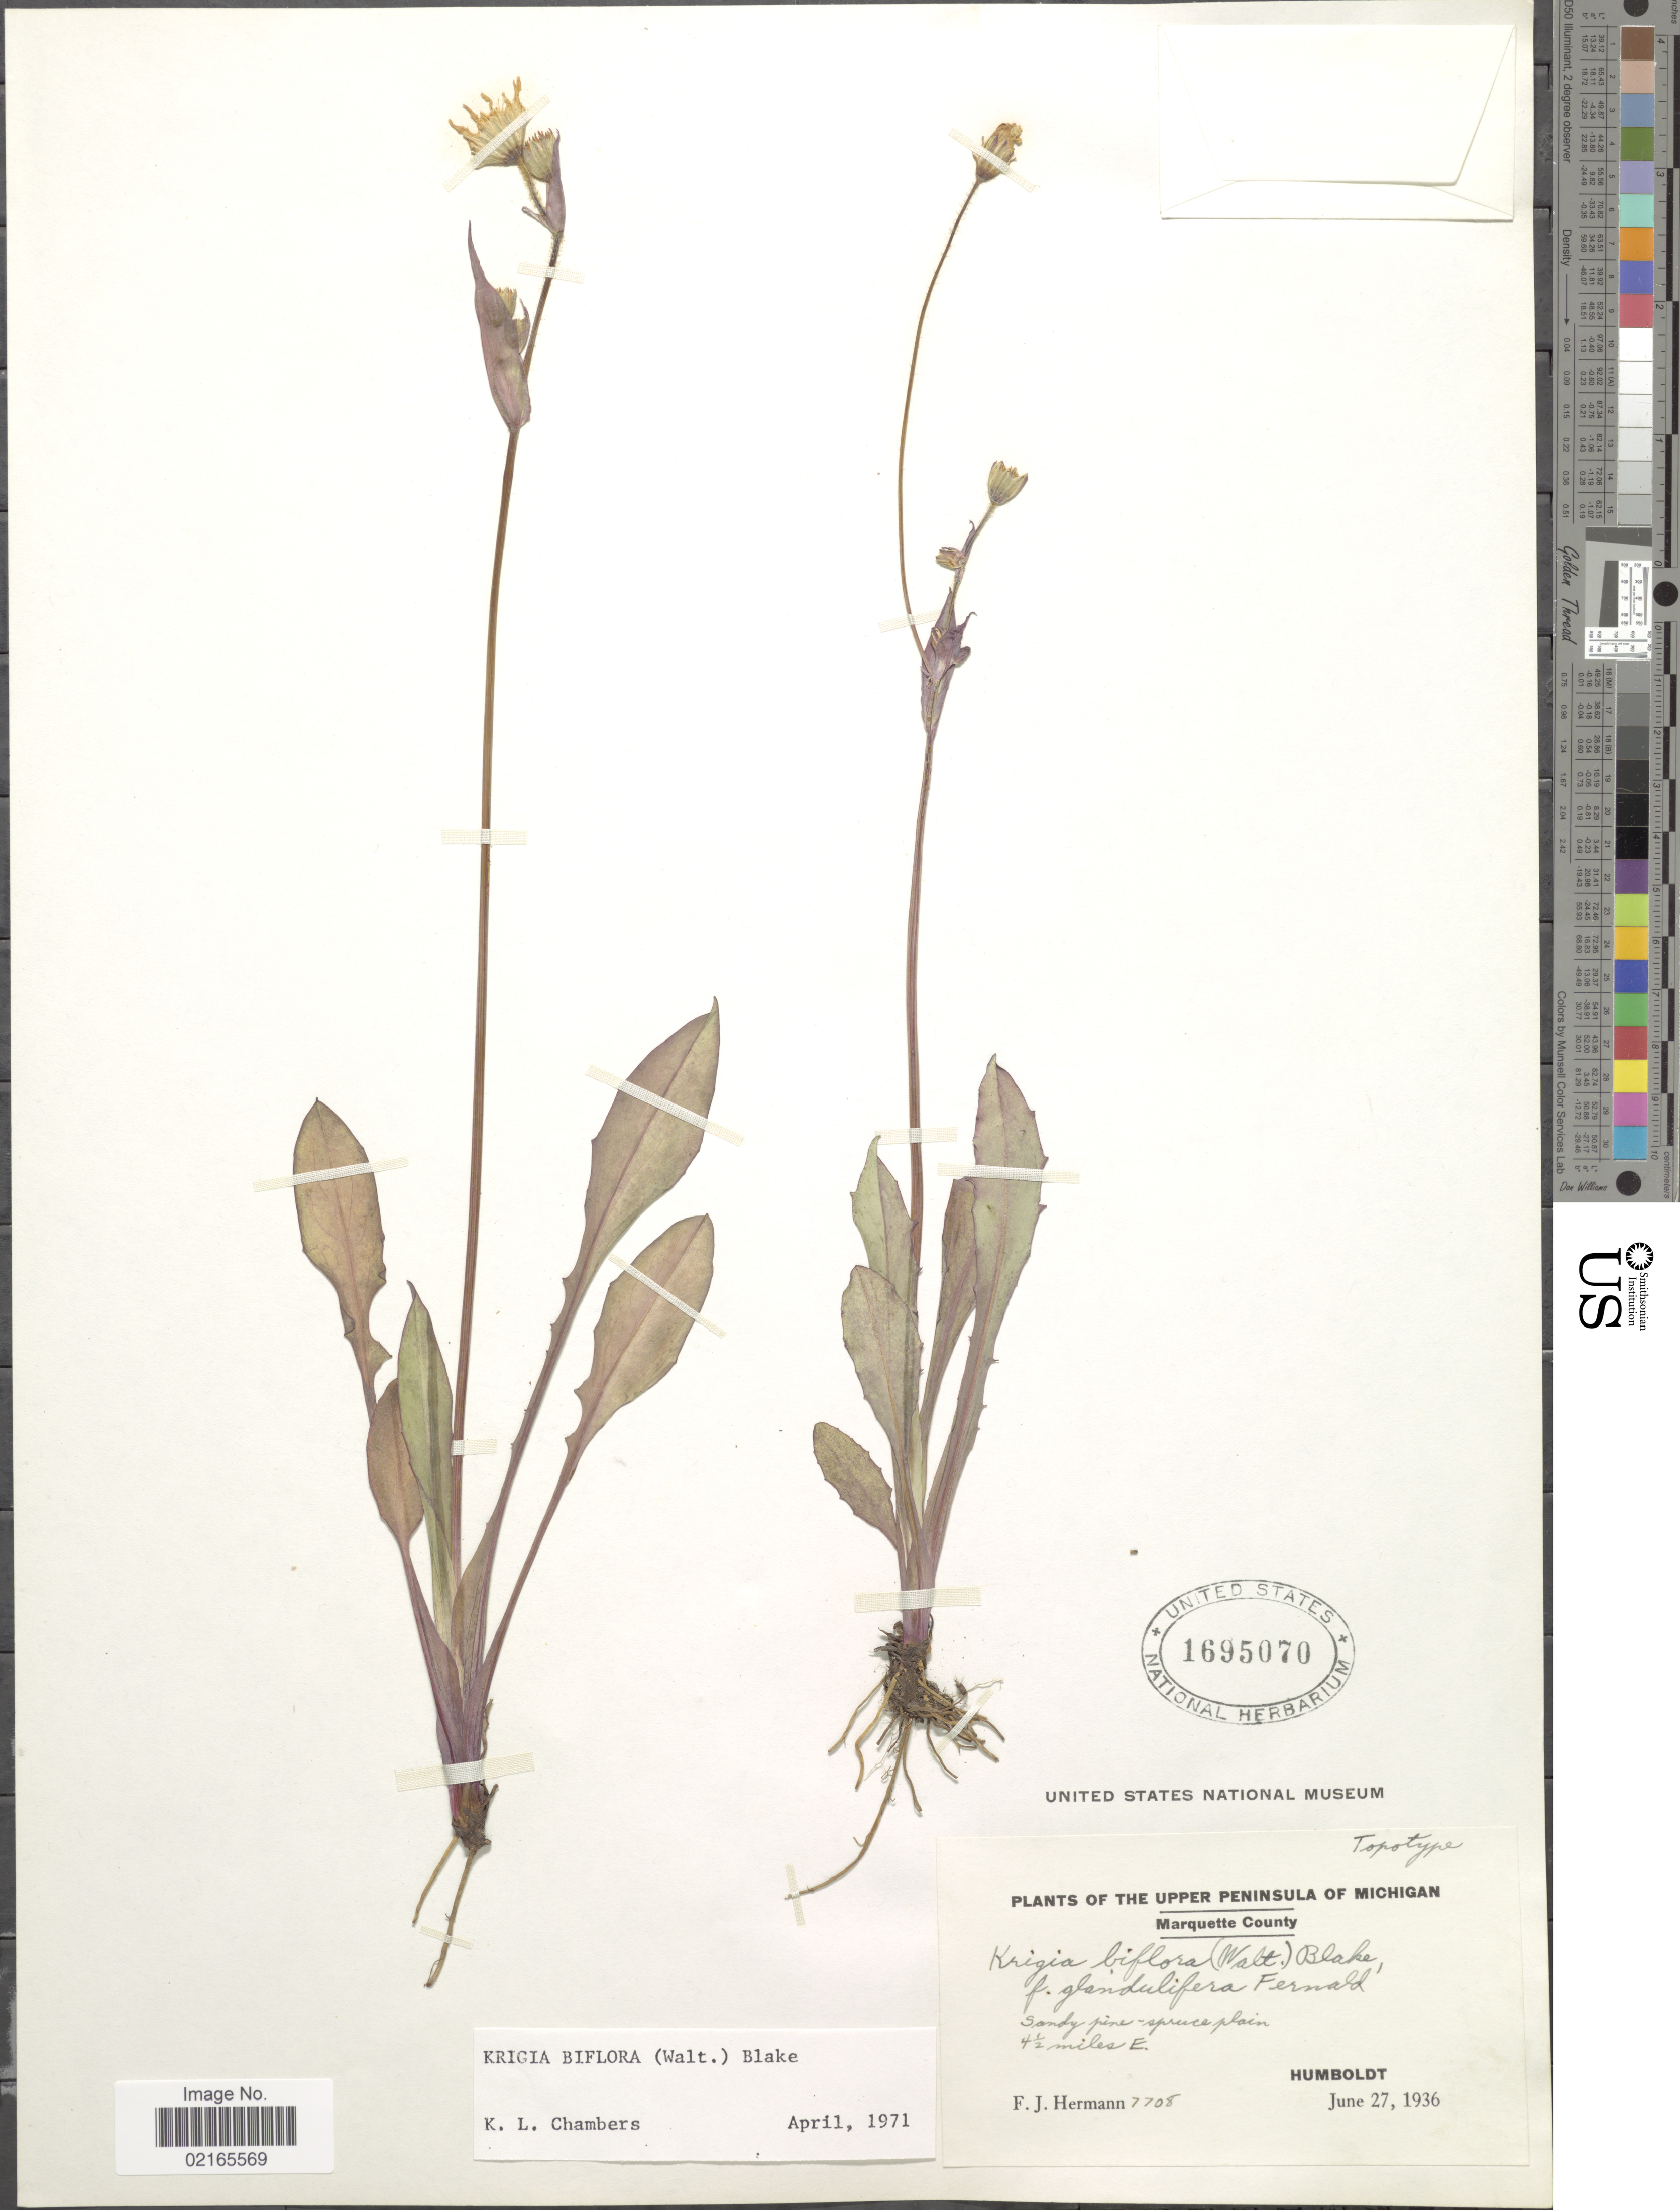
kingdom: Plantae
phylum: Tracheophyta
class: Magnoliopsida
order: Asterales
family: Asteraceae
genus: Krigia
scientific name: Krigia biflora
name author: (Walter) S.F. Blake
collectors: F. J. Hermann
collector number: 7708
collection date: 1936-06-27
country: United States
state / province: Michigan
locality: Upper Peninsula of Michigan, Marquette County, sandy pine-spruce plain 4½ miles E., Humboldt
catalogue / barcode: US 1695070